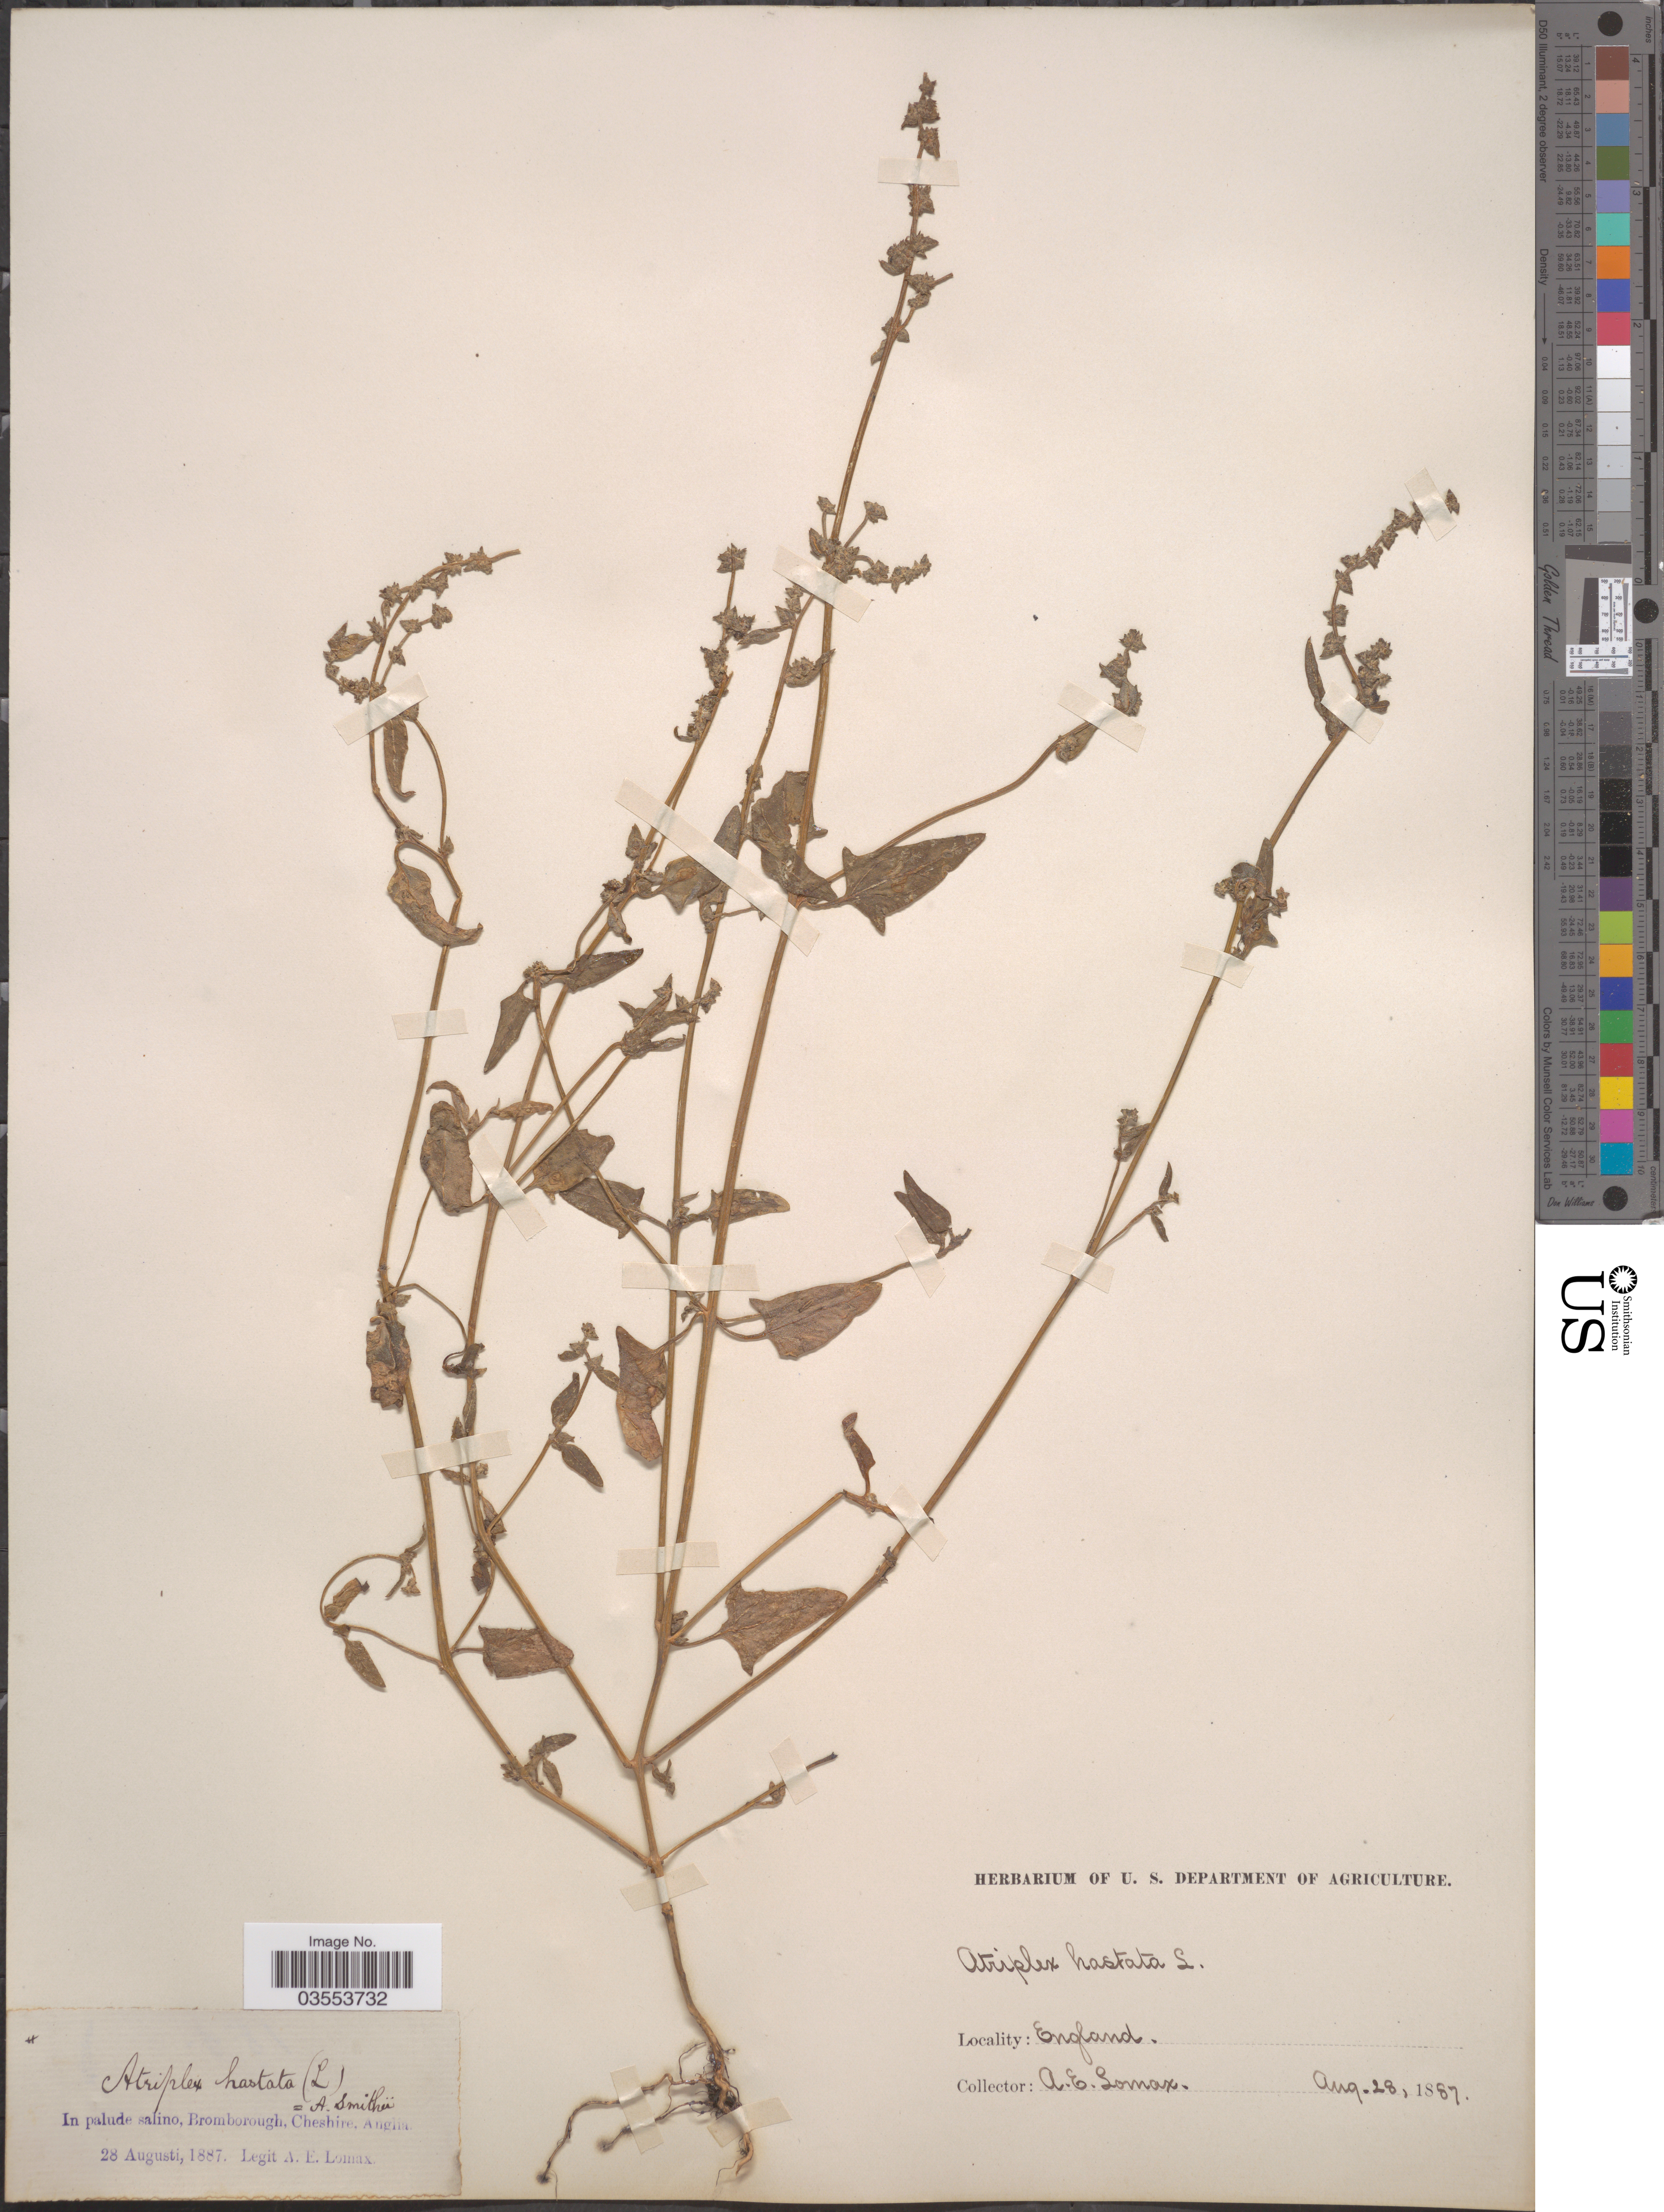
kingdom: Plantae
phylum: Tracheophyta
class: Magnoliopsida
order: Caryophyllales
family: Amaranthaceae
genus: Atriplex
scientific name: Atriplex hastata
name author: L.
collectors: A. Lomax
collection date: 1887-08-28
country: United Kingdom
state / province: England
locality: Bromborough, Cheshire, Anglia.